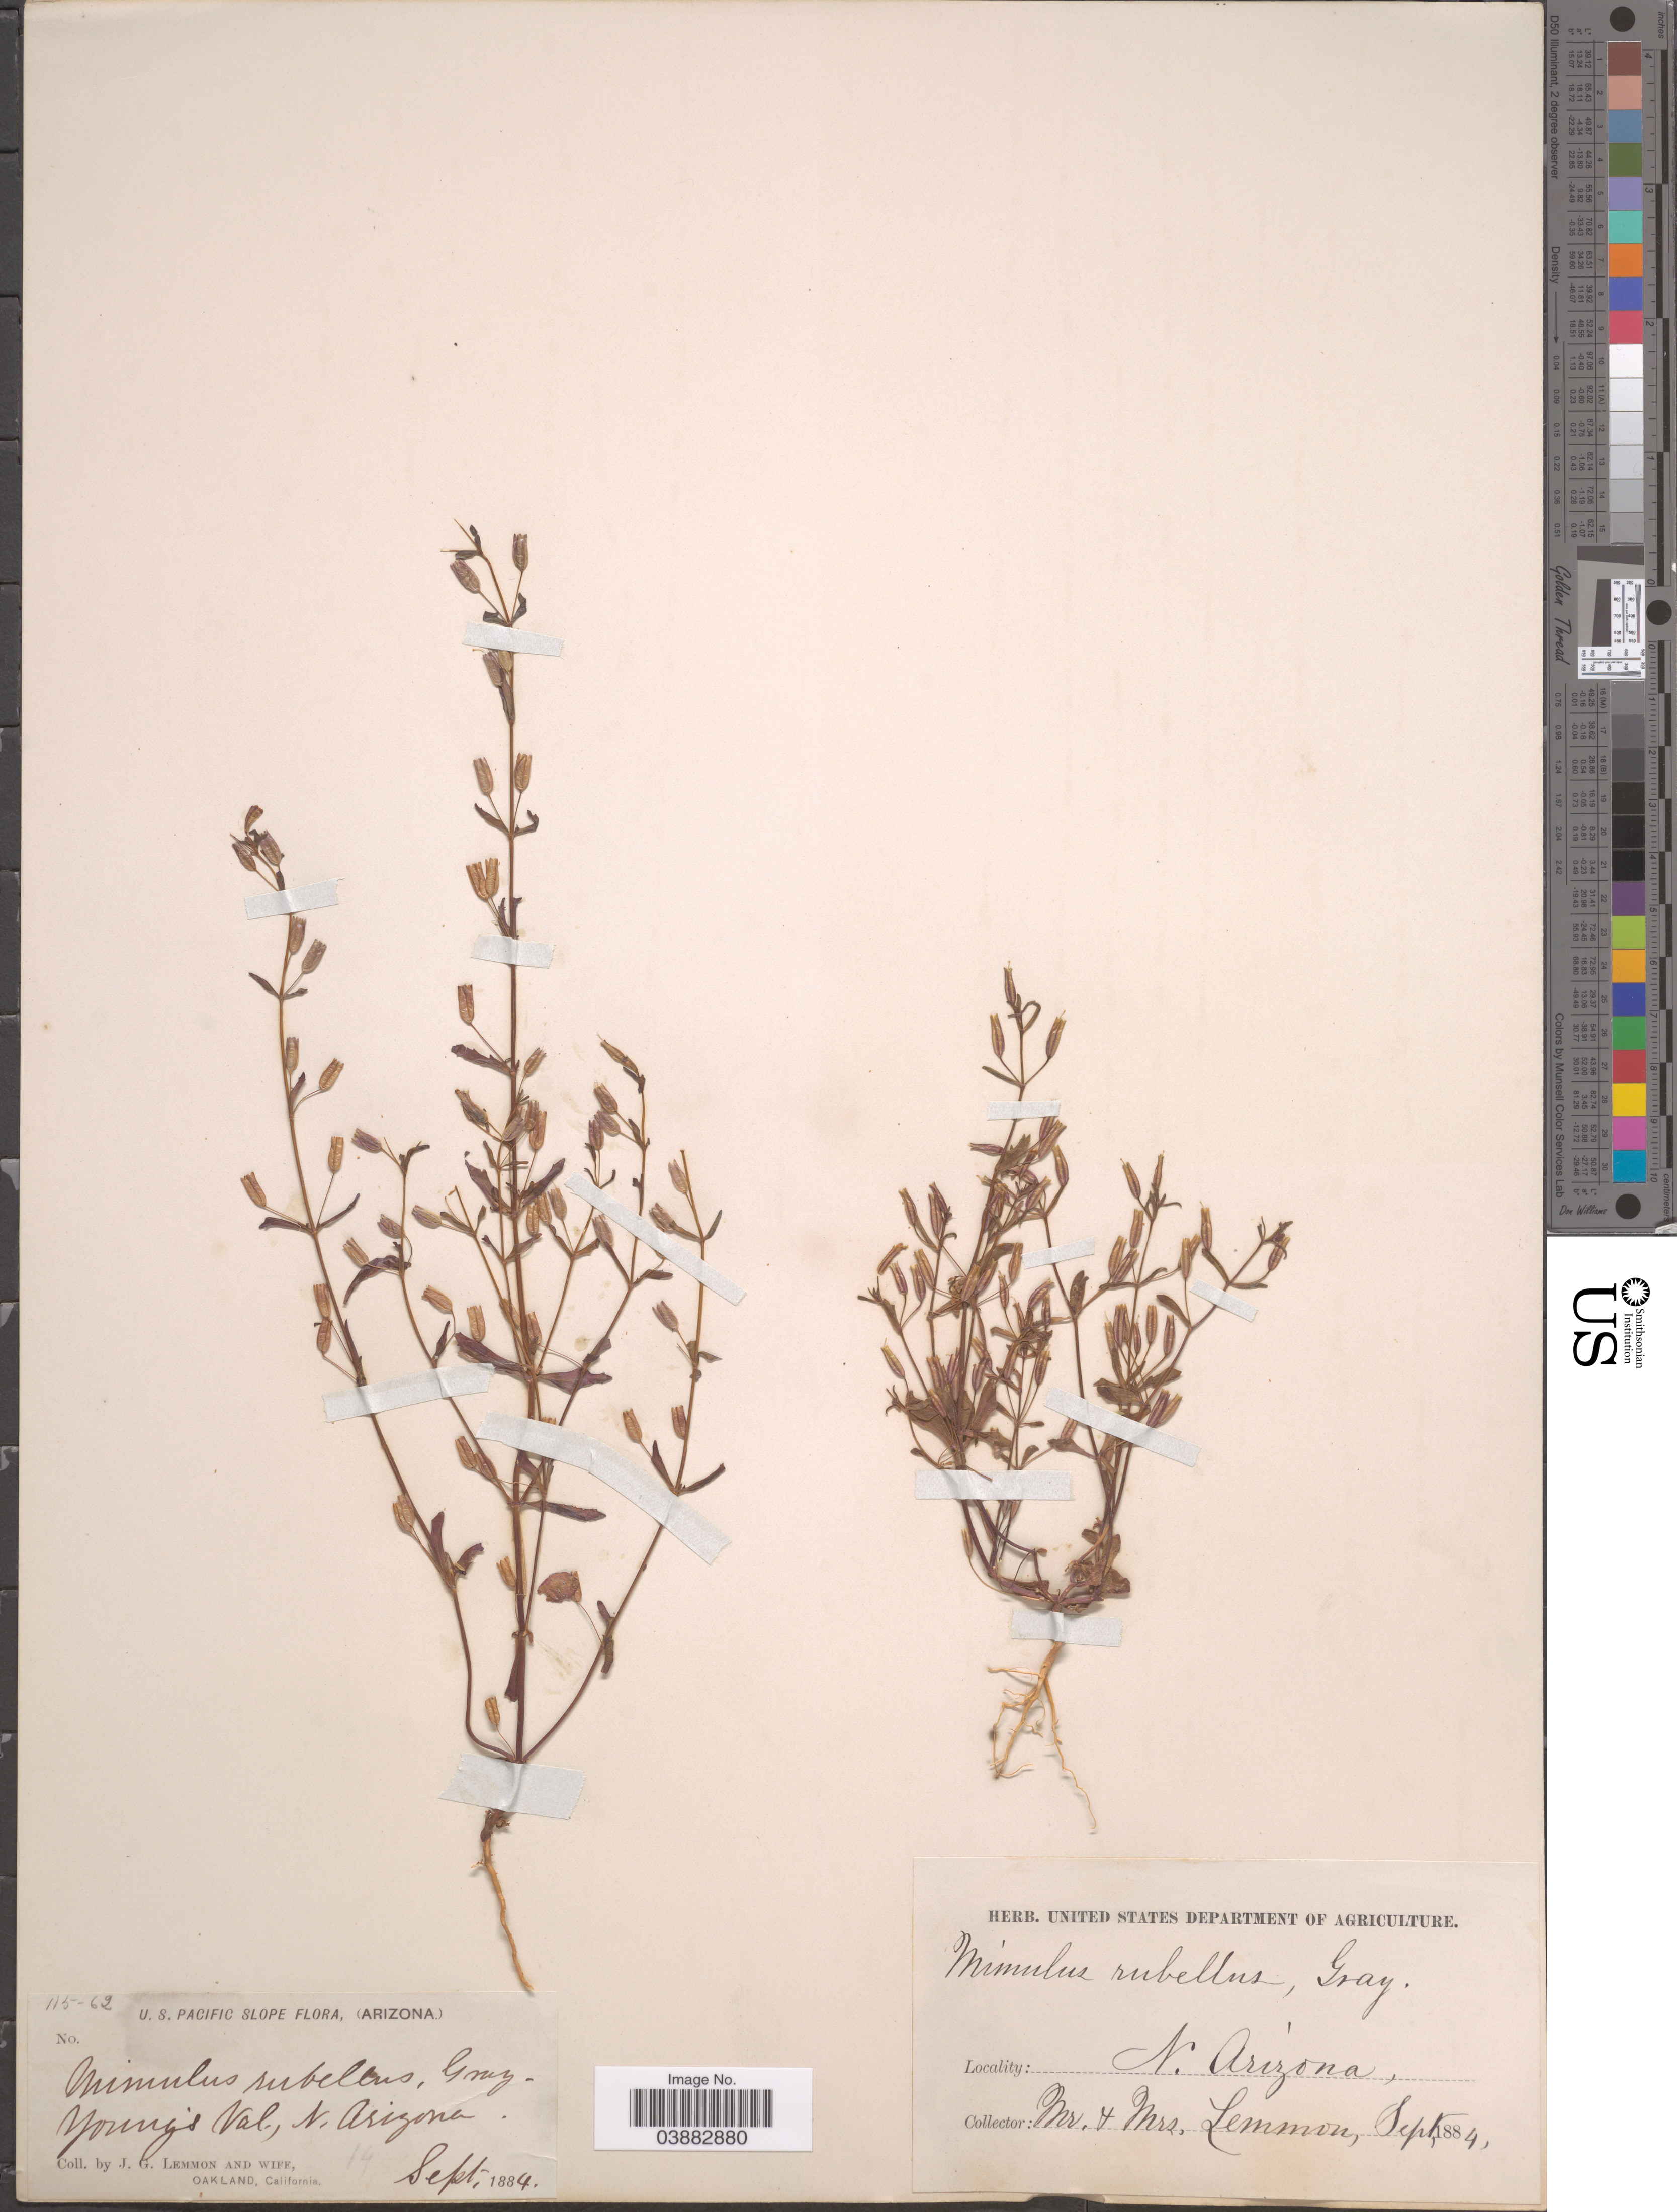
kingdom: Plantae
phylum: Tracheophyta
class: Magnoliopsida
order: Lamiales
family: Phrymaceae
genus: Mimulus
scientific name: Mimulus rubellus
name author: A. Gray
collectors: J. Lemmon & Mrs. J. G. Lemmon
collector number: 115-62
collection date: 1884-09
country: United States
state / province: Arizona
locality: U. S. Pacific Slope area. Youngs Val, N. Arizona.